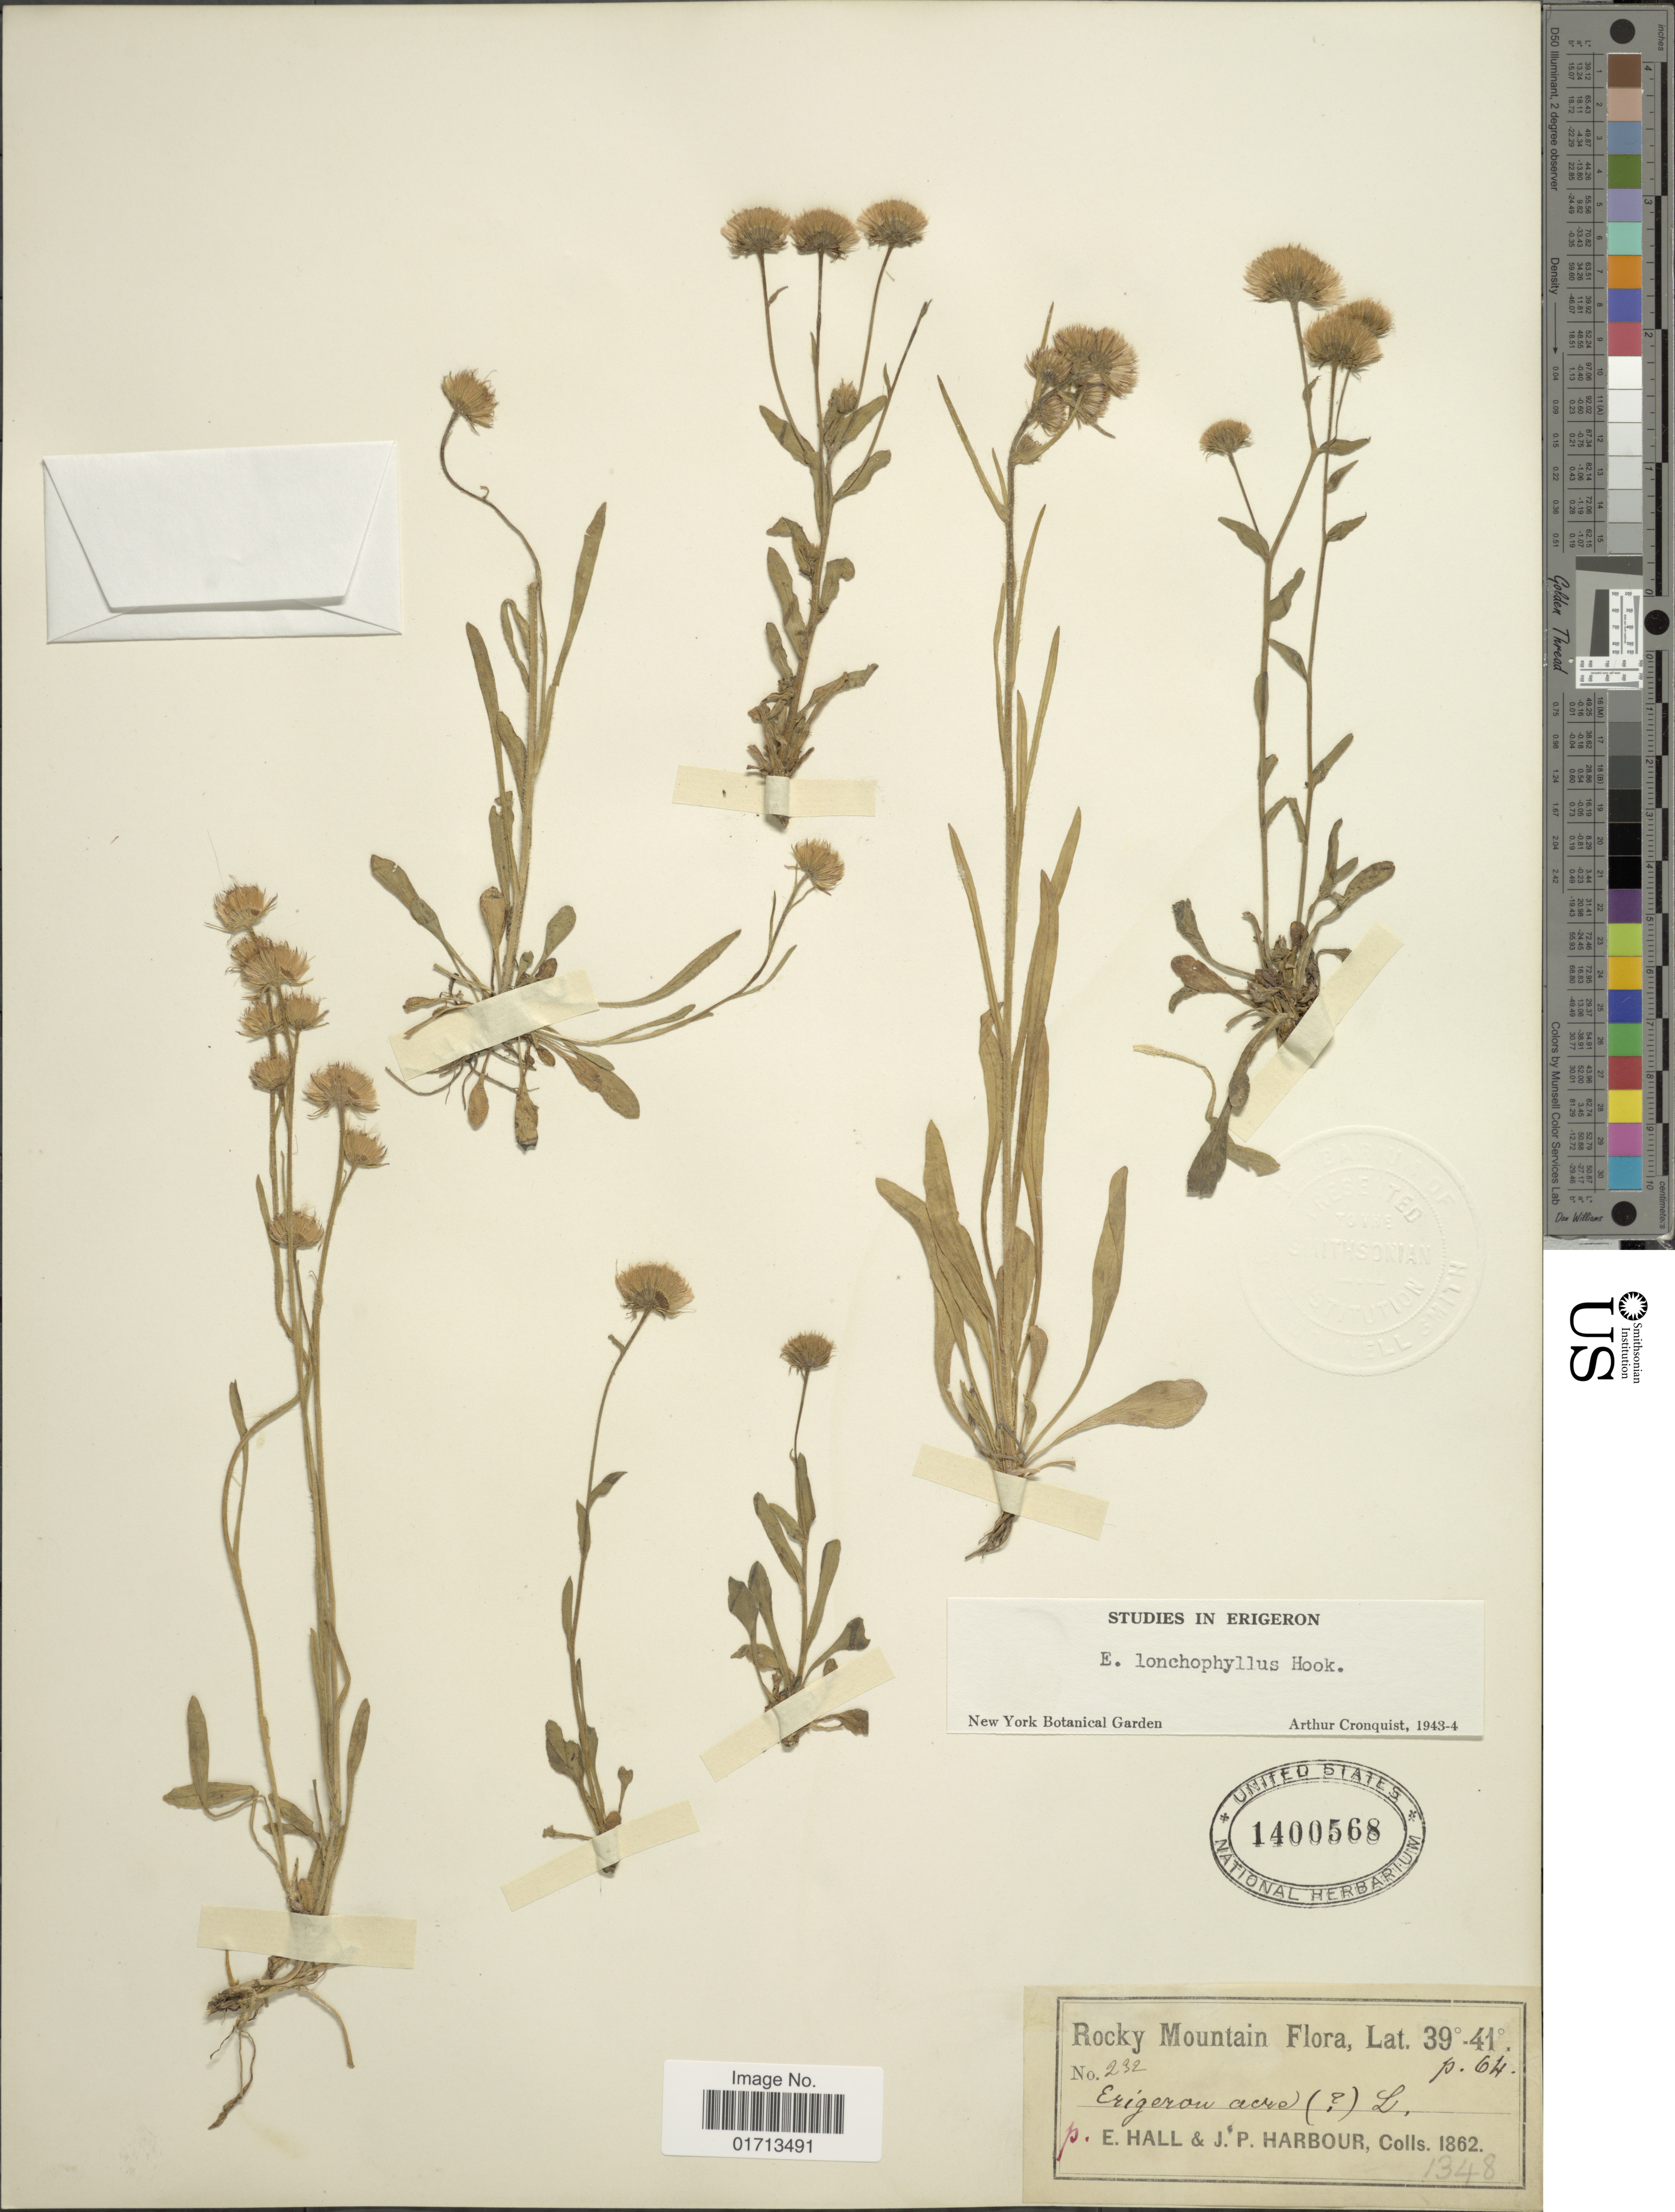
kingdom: Plantae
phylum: Tracheophyta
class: Magnoliopsida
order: Asterales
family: Asteraceae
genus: Erigeron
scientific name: Erigeron lonchophyllus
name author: Hook.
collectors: E. Hall & J. Harbour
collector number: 232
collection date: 1862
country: United States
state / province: Colorado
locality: Rocky Mtns.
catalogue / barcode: US 1400568